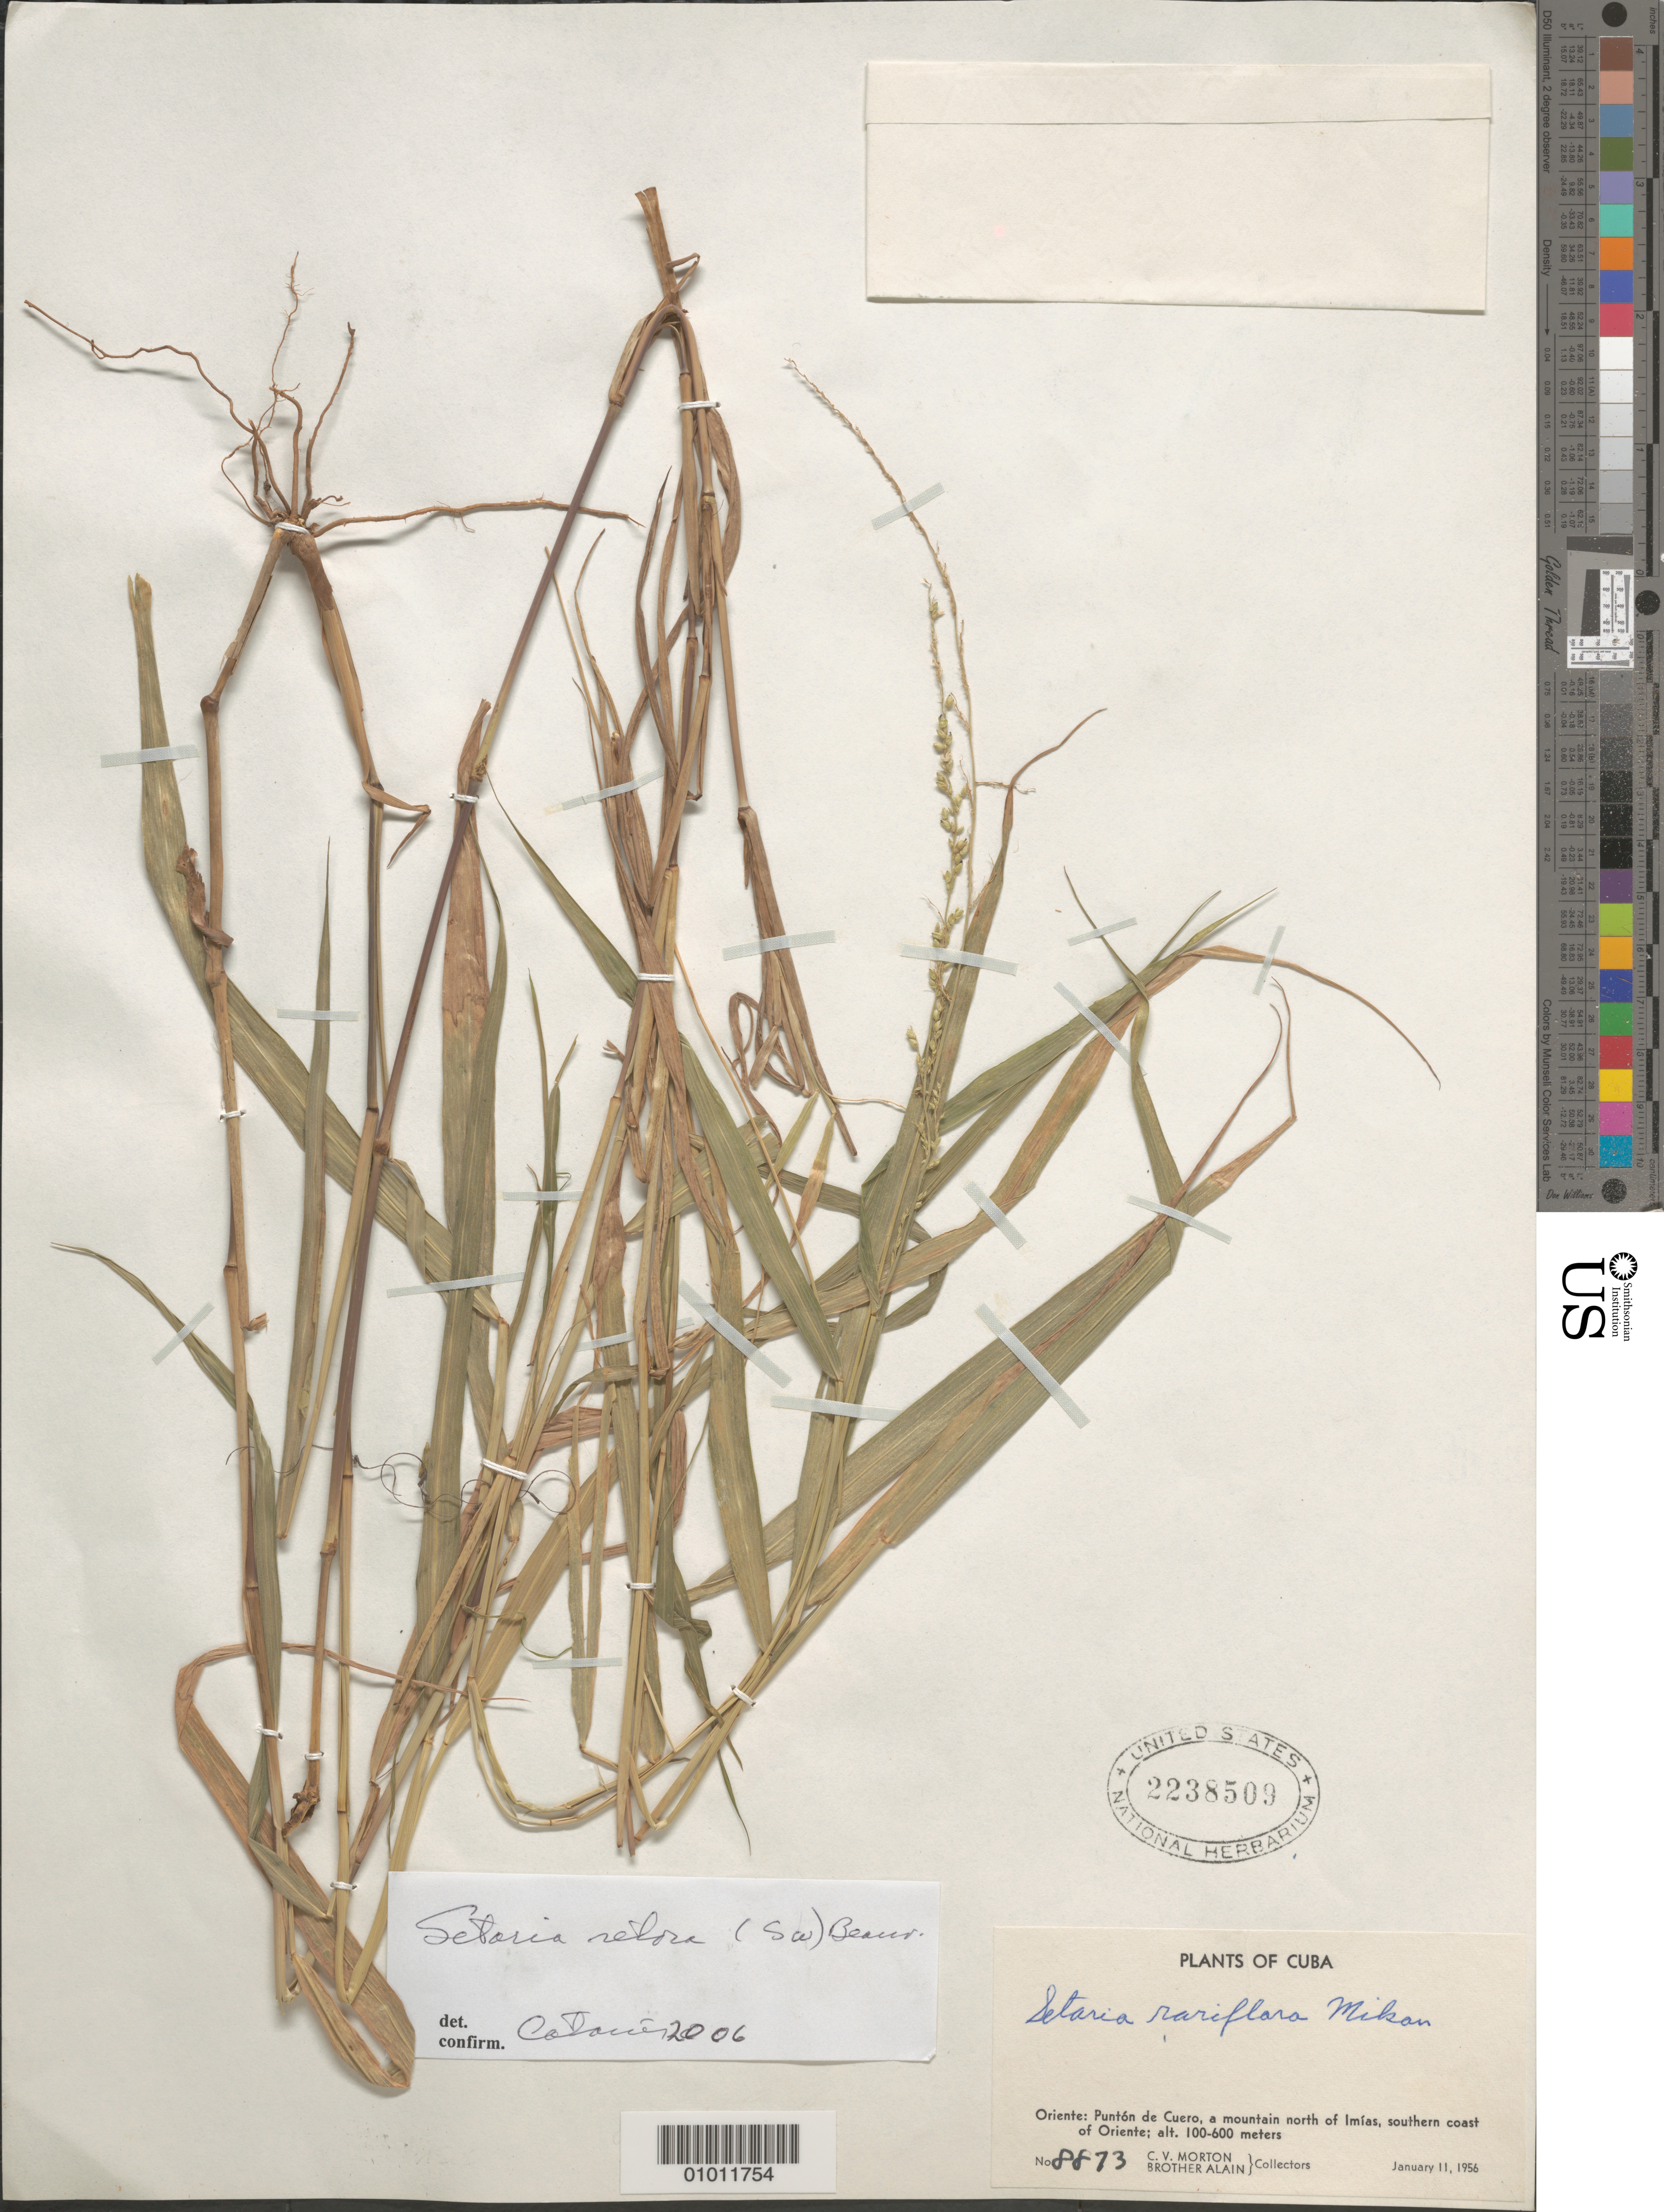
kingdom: Plantae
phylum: Tracheophyta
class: Liliopsida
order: Poales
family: Poaceae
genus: Setaria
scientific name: Setaria setosa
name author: (Sw.) P. Beauv.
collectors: C. V. Morton & A. H. Liogier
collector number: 8873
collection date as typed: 11 Jan 1956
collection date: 1956-01-11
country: Cuba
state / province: Guantanamo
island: Cuba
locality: Punton de Cuero, a mountain north of Imias, southern coast of Oriente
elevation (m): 100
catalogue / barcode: US 2238509